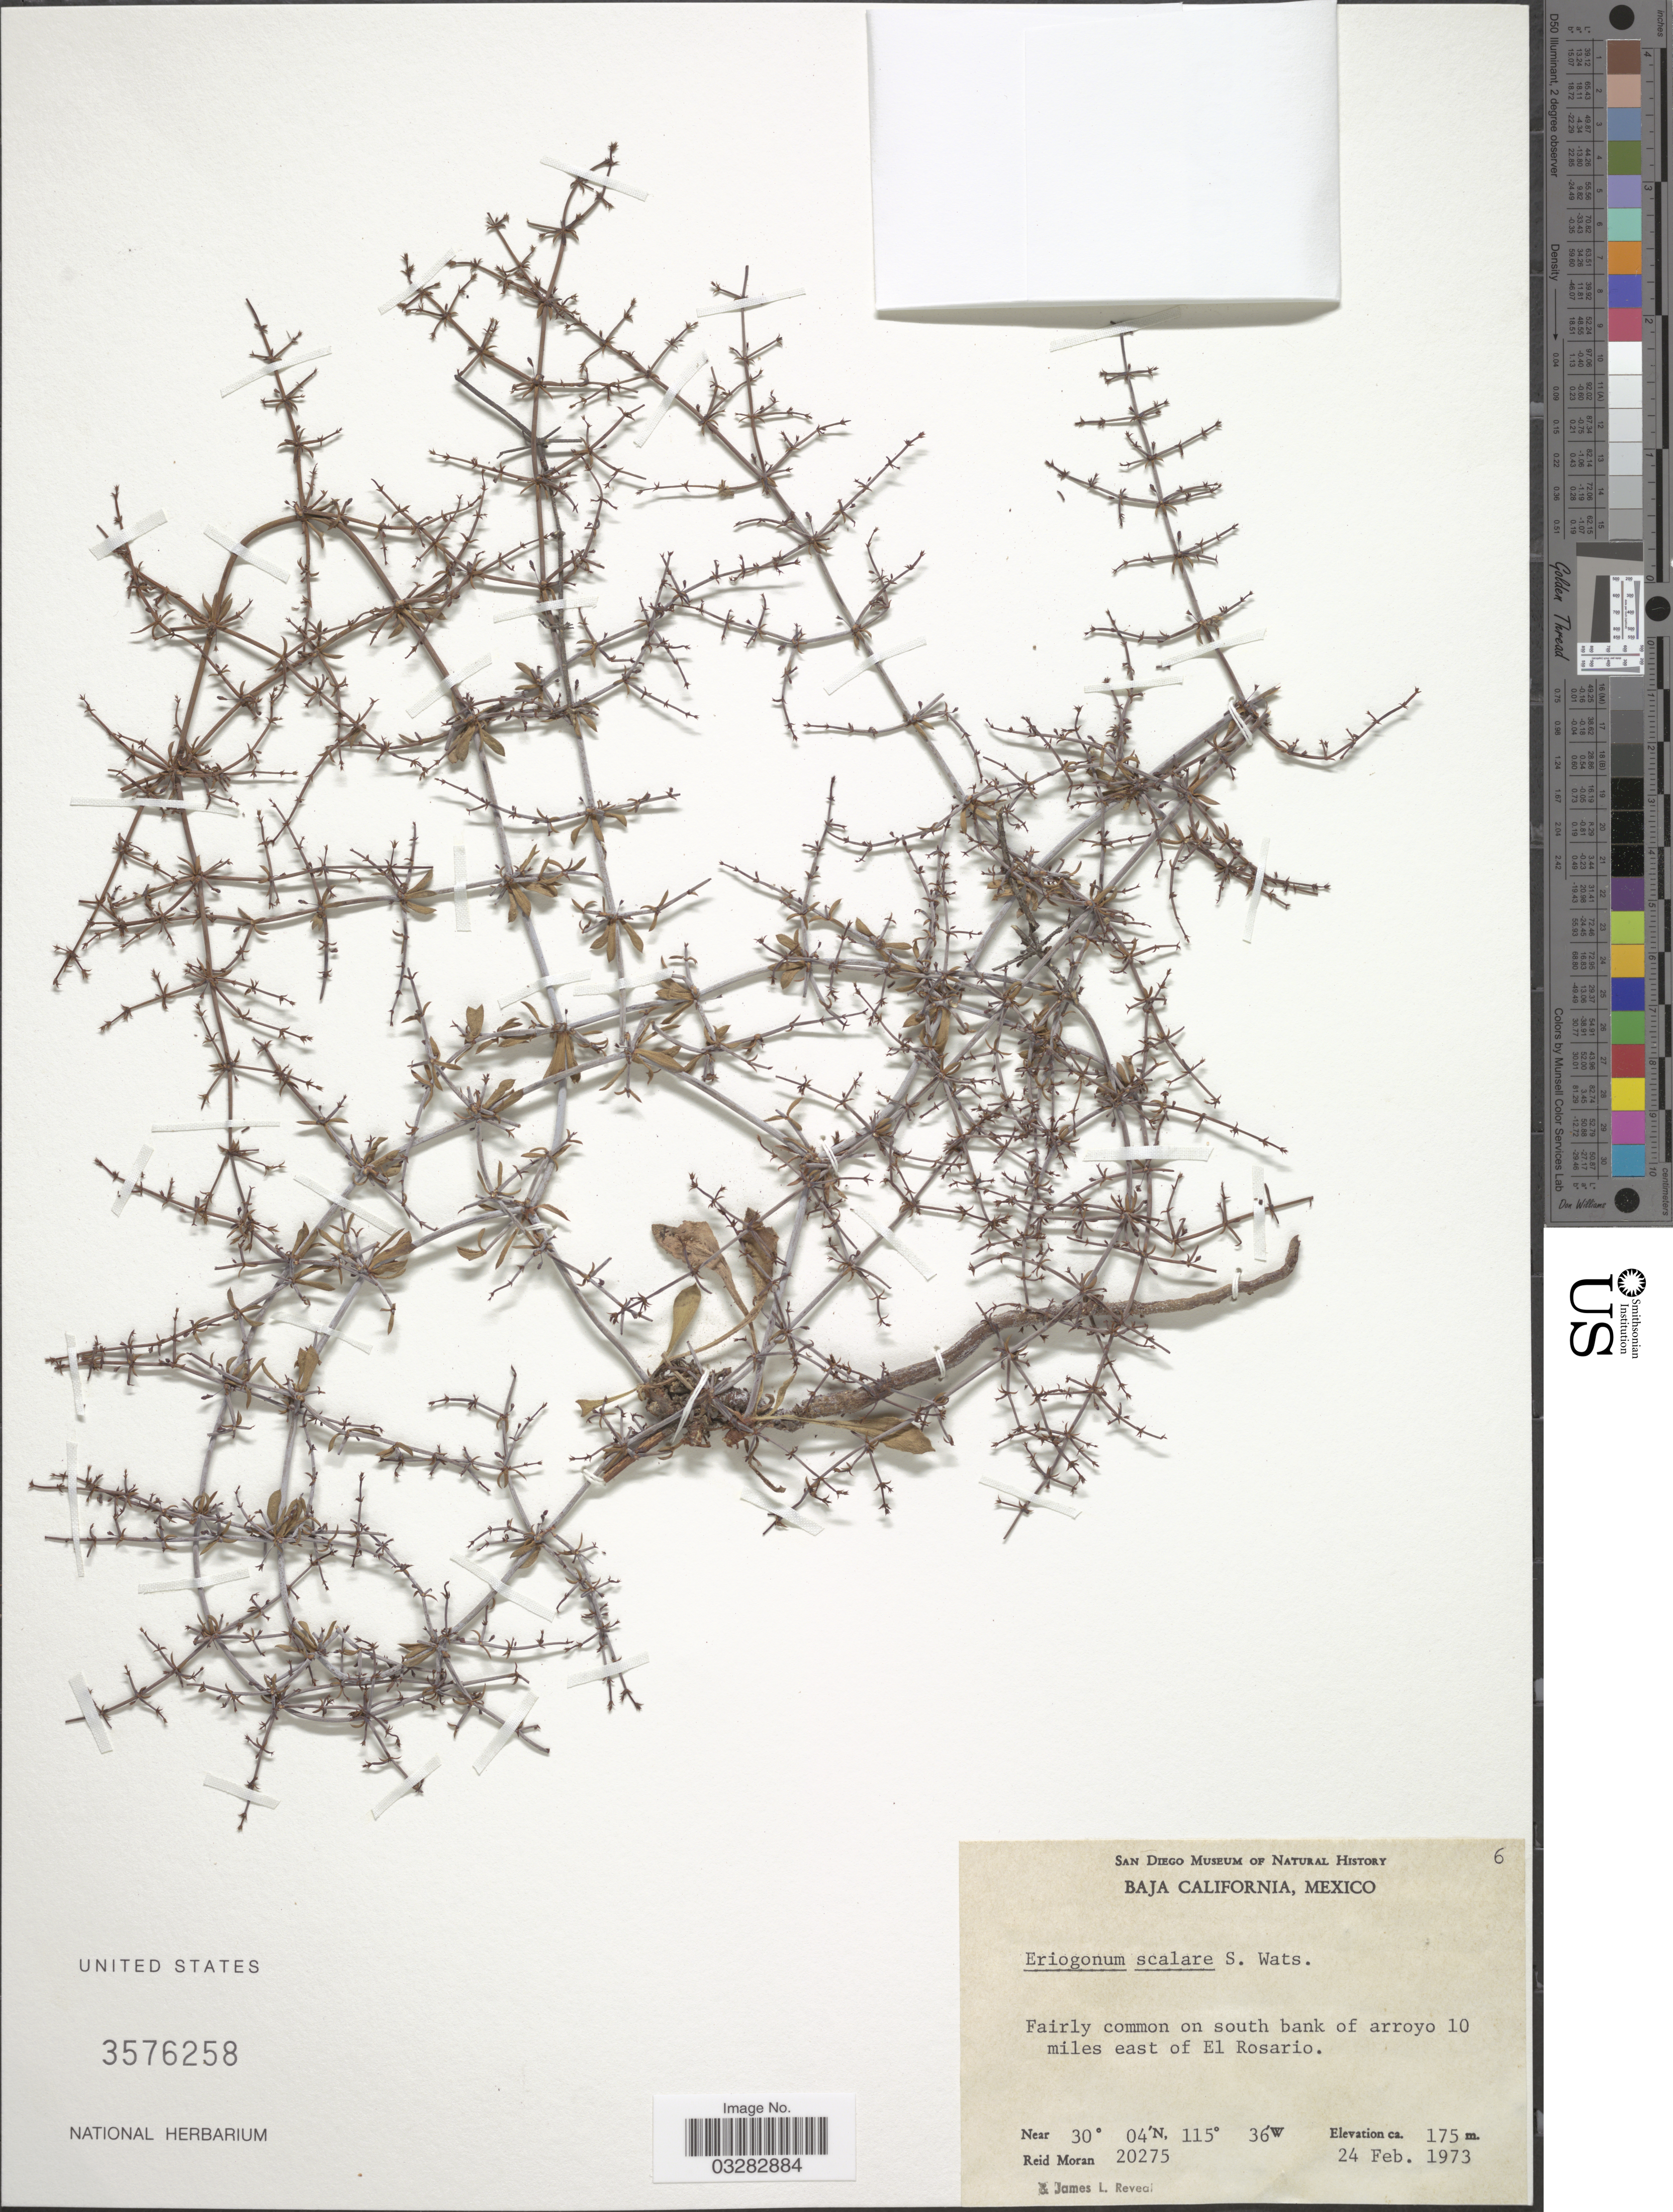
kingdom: Plantae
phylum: Tracheophyta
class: Magnoliopsida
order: Caryophyllales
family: Polygonaceae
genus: Eriogonum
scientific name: Eriogonum scalare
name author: S. Watson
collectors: R. V. Moran & J. L. Reveal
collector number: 20275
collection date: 1973-02-24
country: Mexico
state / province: Baja California Norte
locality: South bank of arroyo 10 miles east of El Rosario.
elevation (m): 175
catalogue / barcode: US 3576258